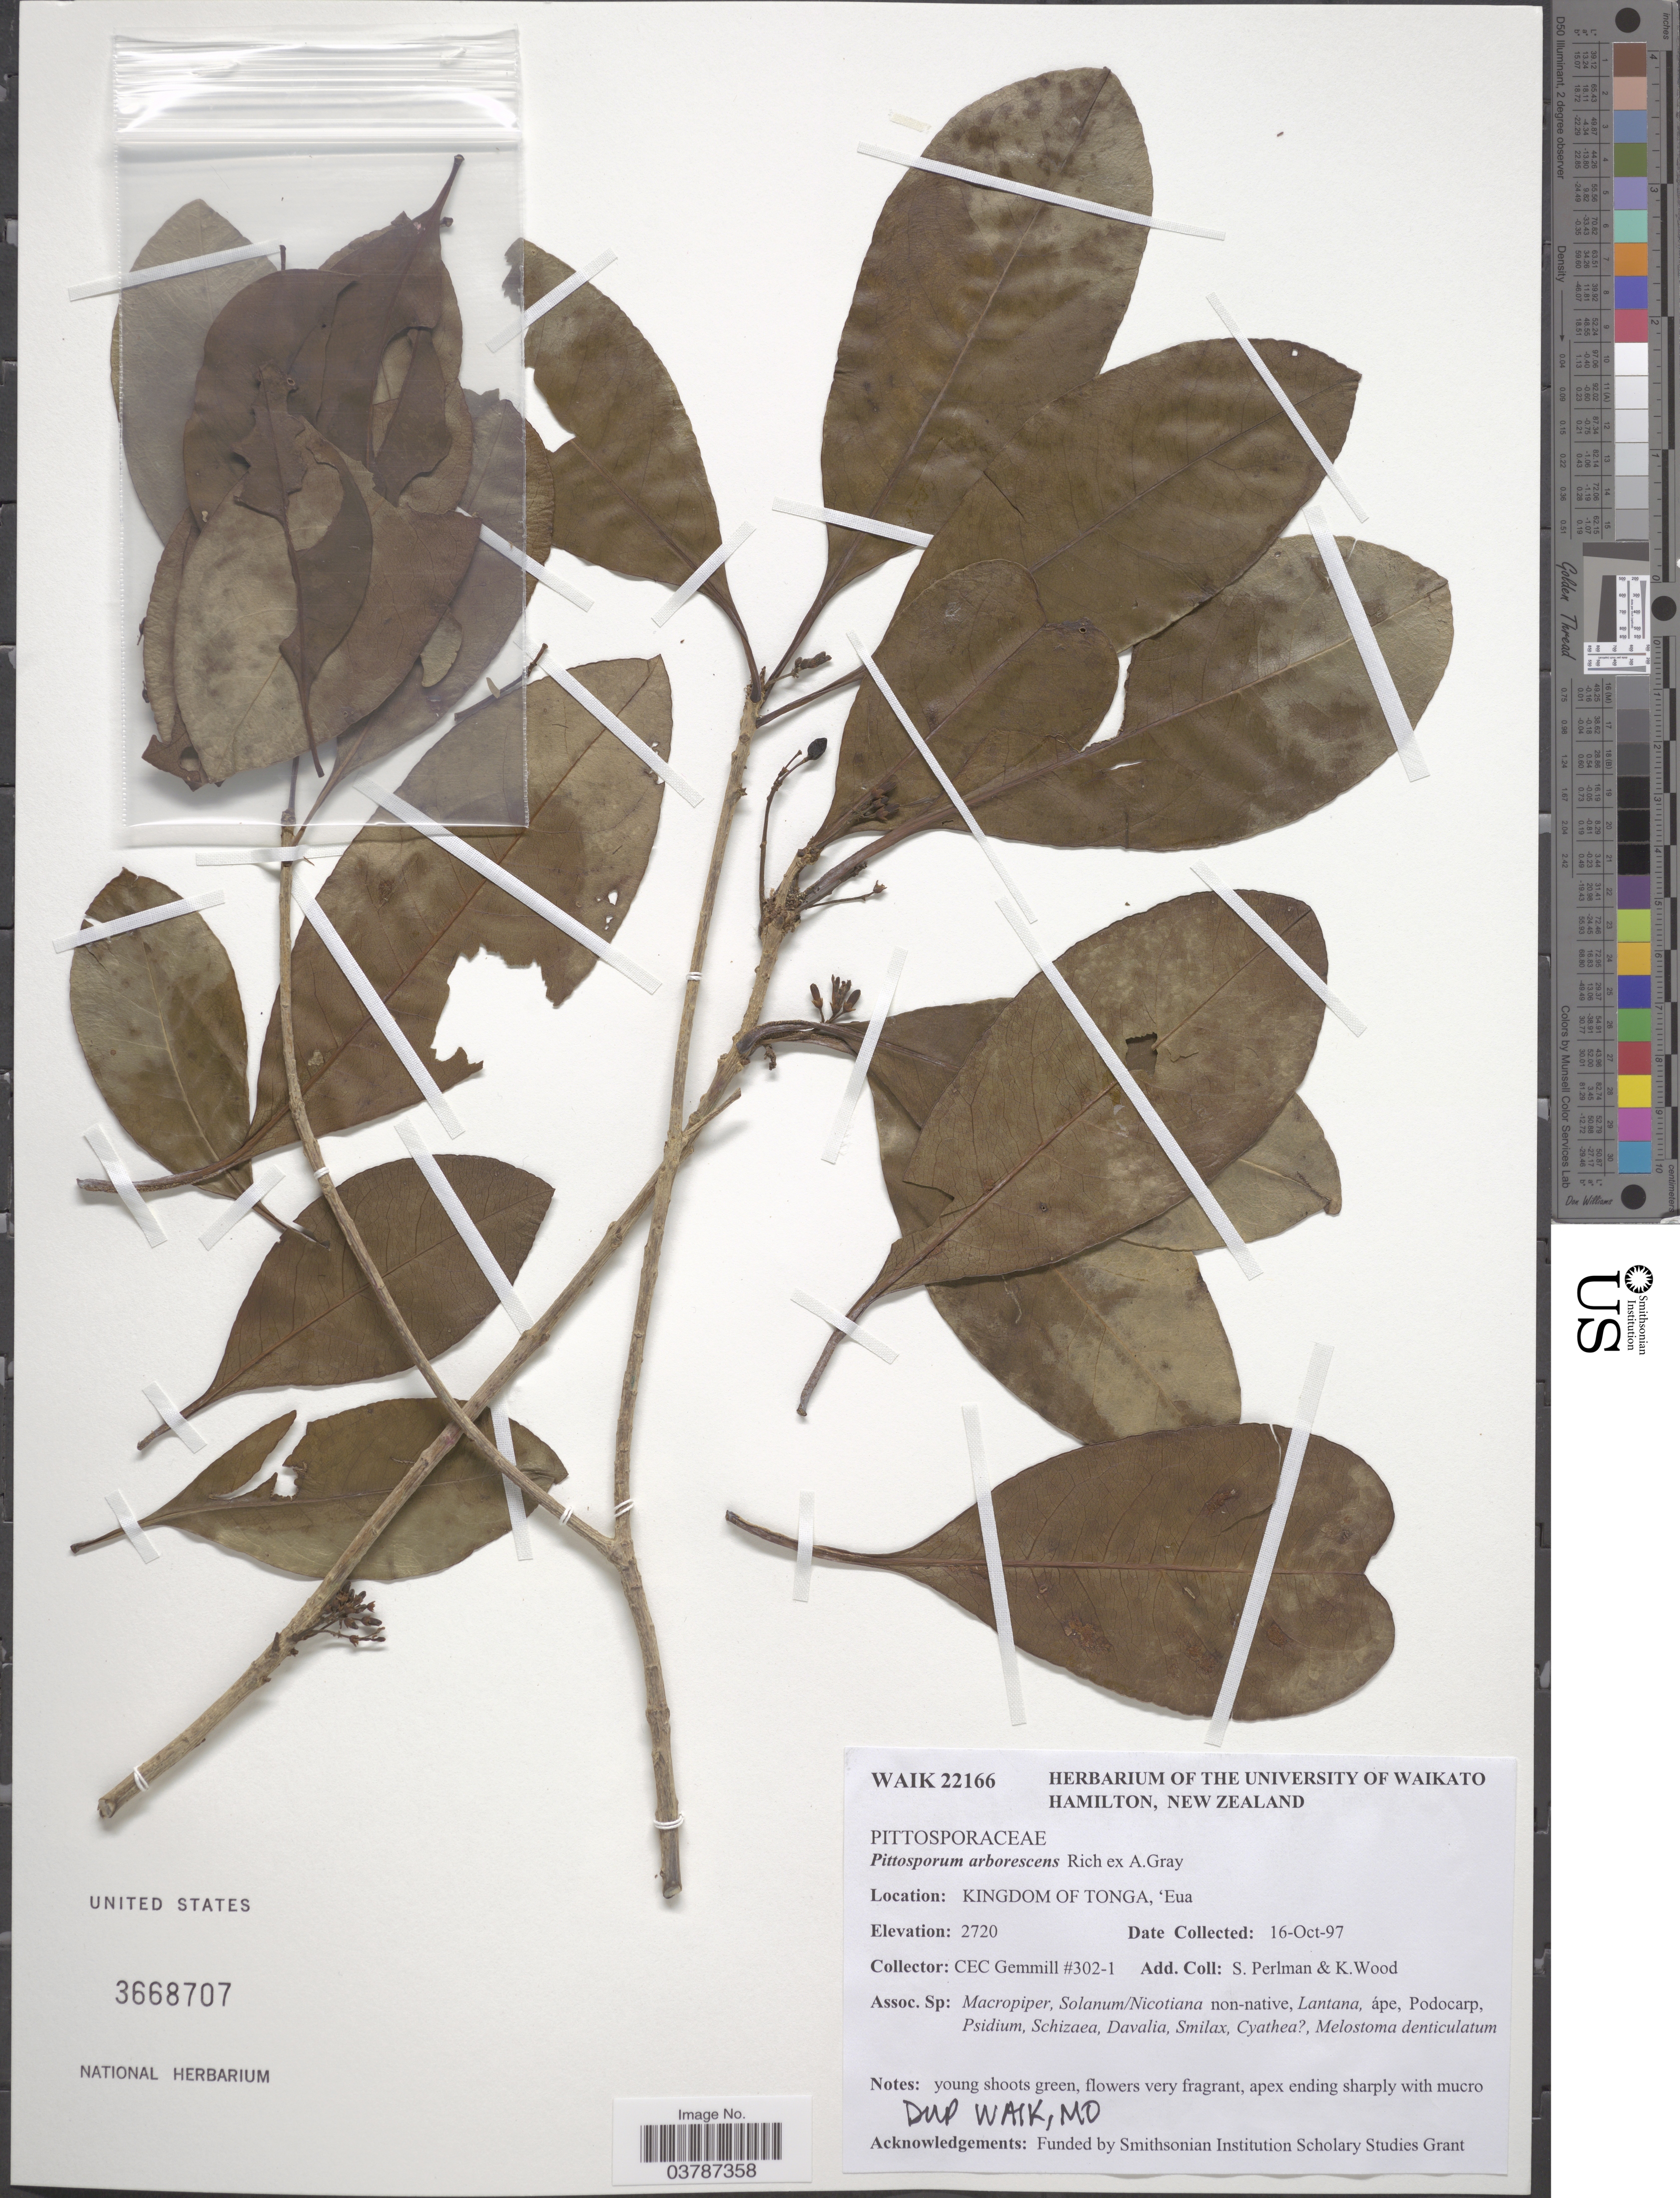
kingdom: Plantae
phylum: Tracheophyta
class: Magnoliopsida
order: Apiales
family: Pittosporaceae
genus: Pittosporum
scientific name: Pittosporum arborescens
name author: Rich. ex A. Gray in Wilkes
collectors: C. Gemmill, S. Perlman & K. Wood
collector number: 302-1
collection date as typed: Transcribed d/m/y: 16/10/97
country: Tonga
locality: Kingdom of Tonga, 'Eua.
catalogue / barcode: US 3668707